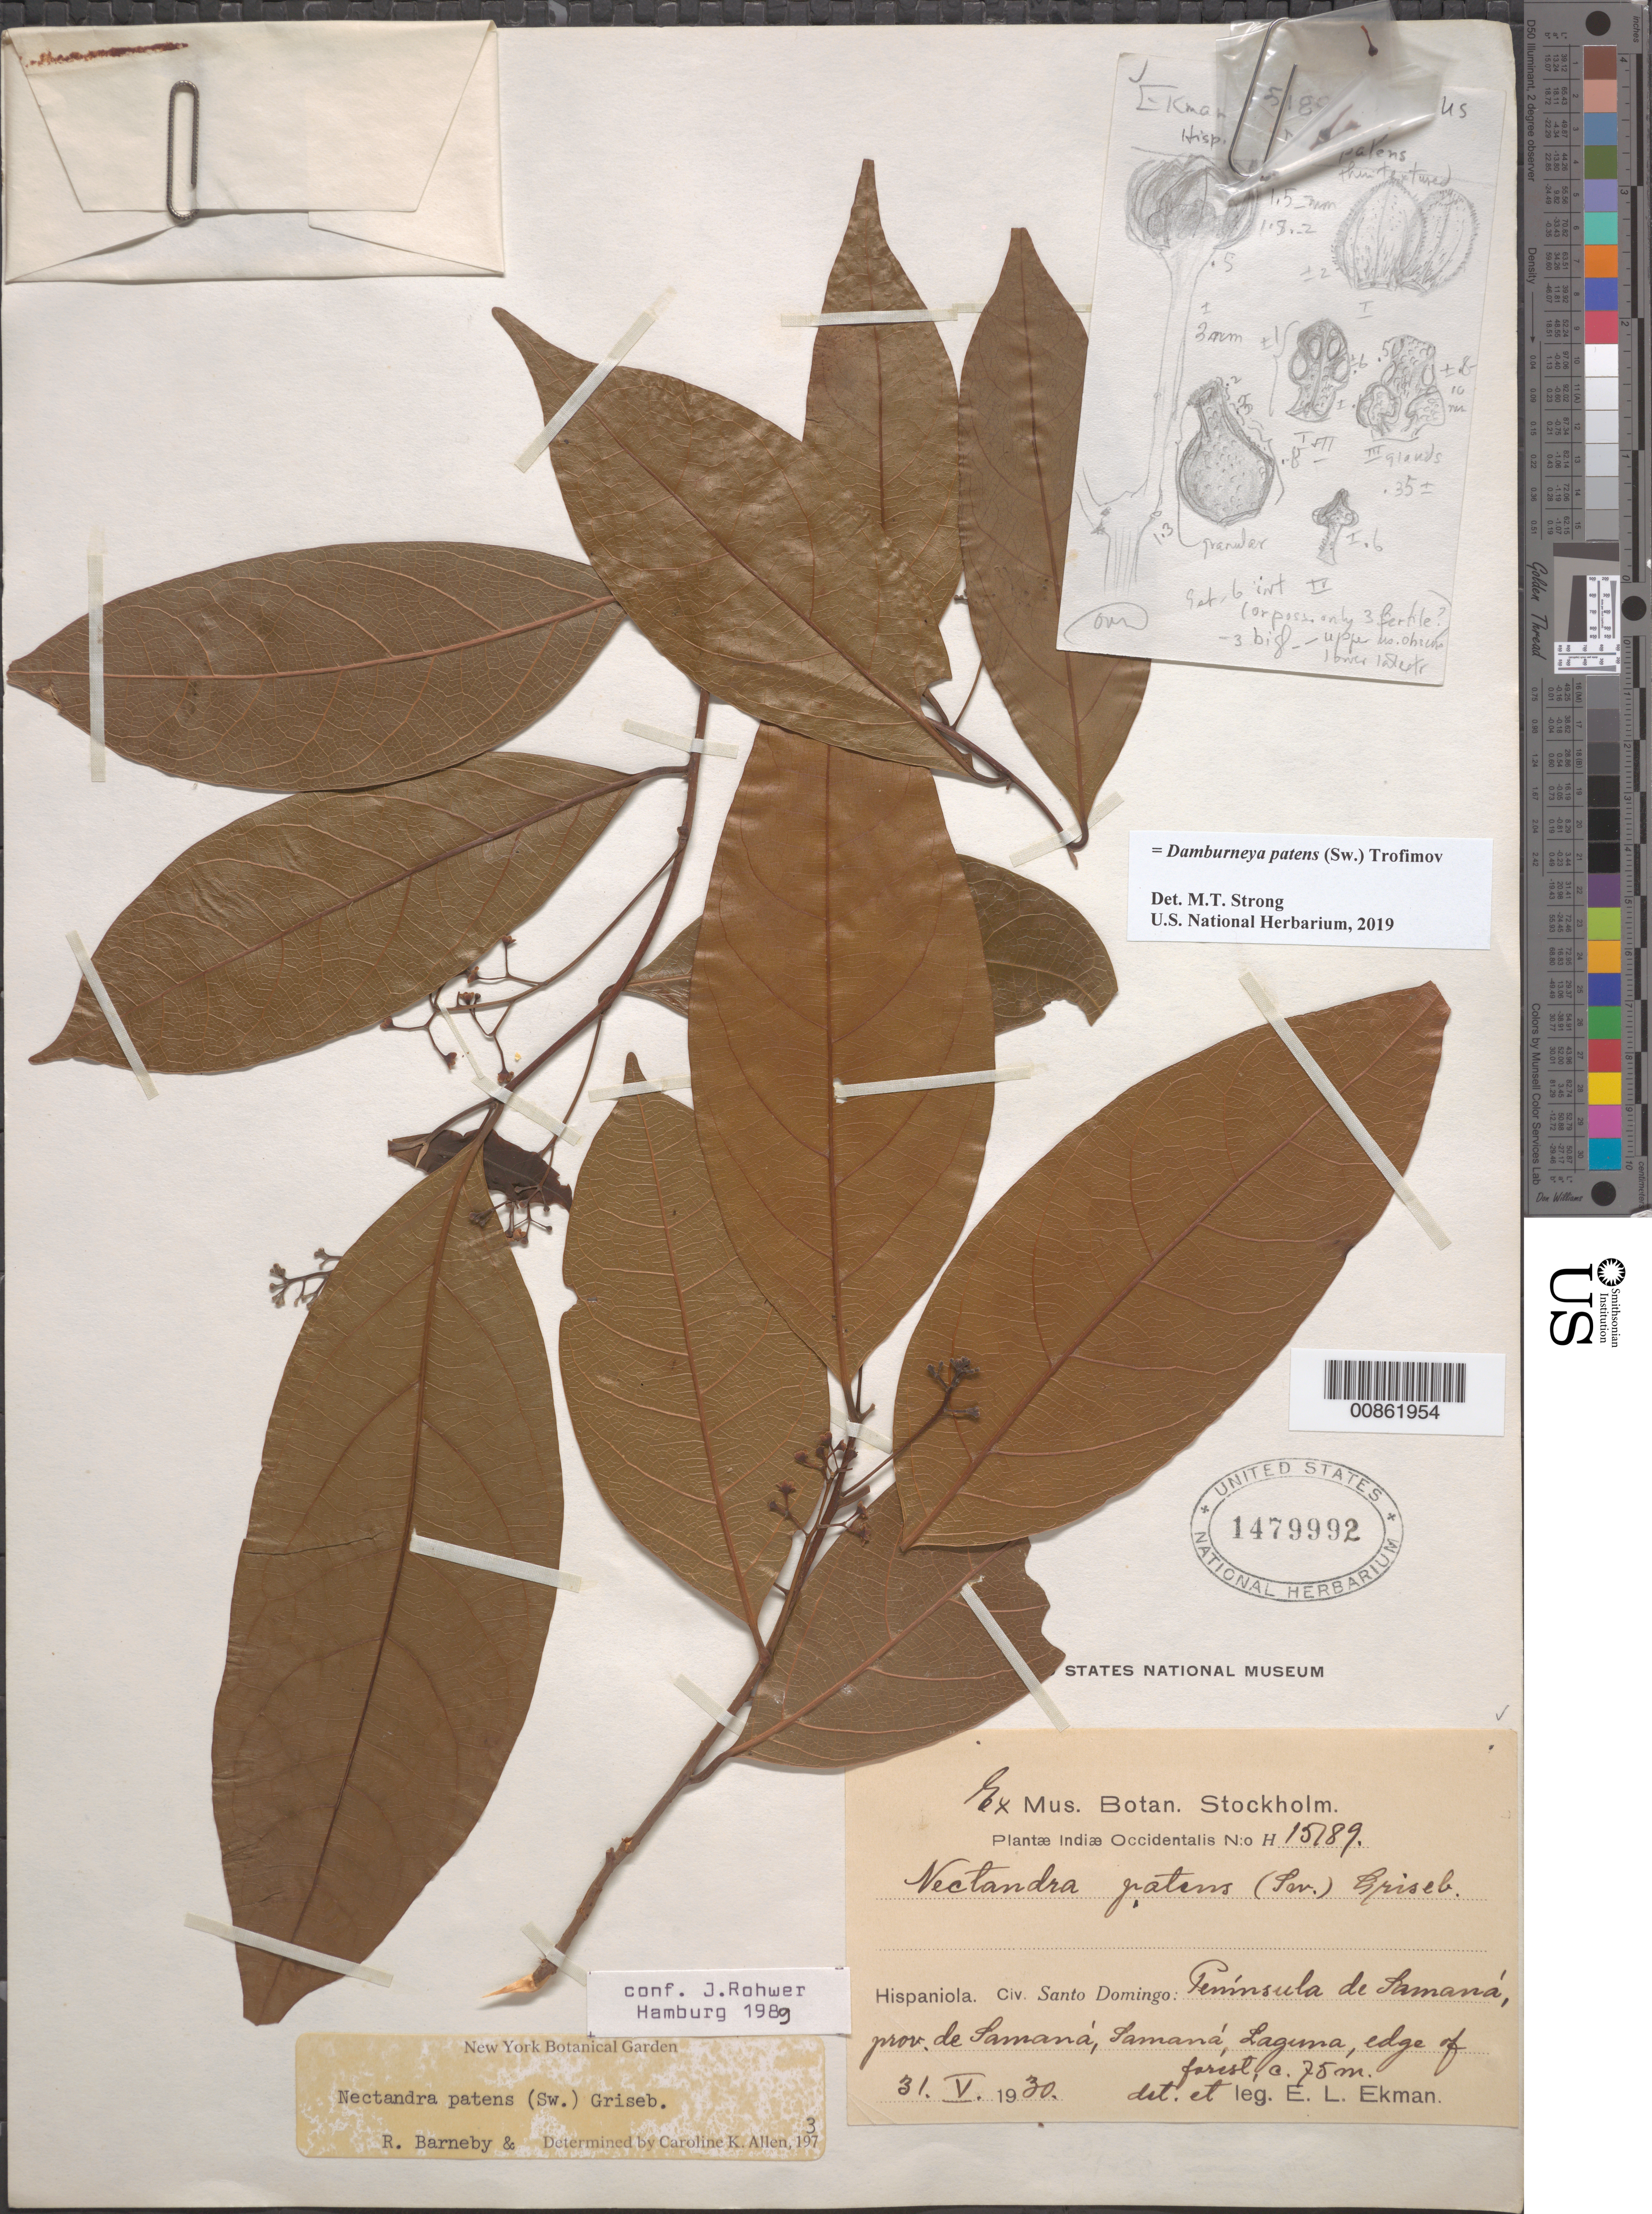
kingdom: Plantae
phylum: Tracheophyta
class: Magnoliopsida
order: Laurales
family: Lauraceae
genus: Damburneya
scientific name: Damburneya patens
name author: (Sw.) Trofimov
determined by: Strong, M. T., (US), Smithsonian Institution - National Museum of Natural History (UNITED STATES)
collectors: E. L. Ekman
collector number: H 15189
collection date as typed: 31 May 1930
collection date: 1930-05-31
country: Dominican Republic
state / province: Samana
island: Hispaniola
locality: Península de Samaná, Samaná, Laguna.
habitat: Edge of forest.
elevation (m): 775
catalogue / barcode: US 1479992